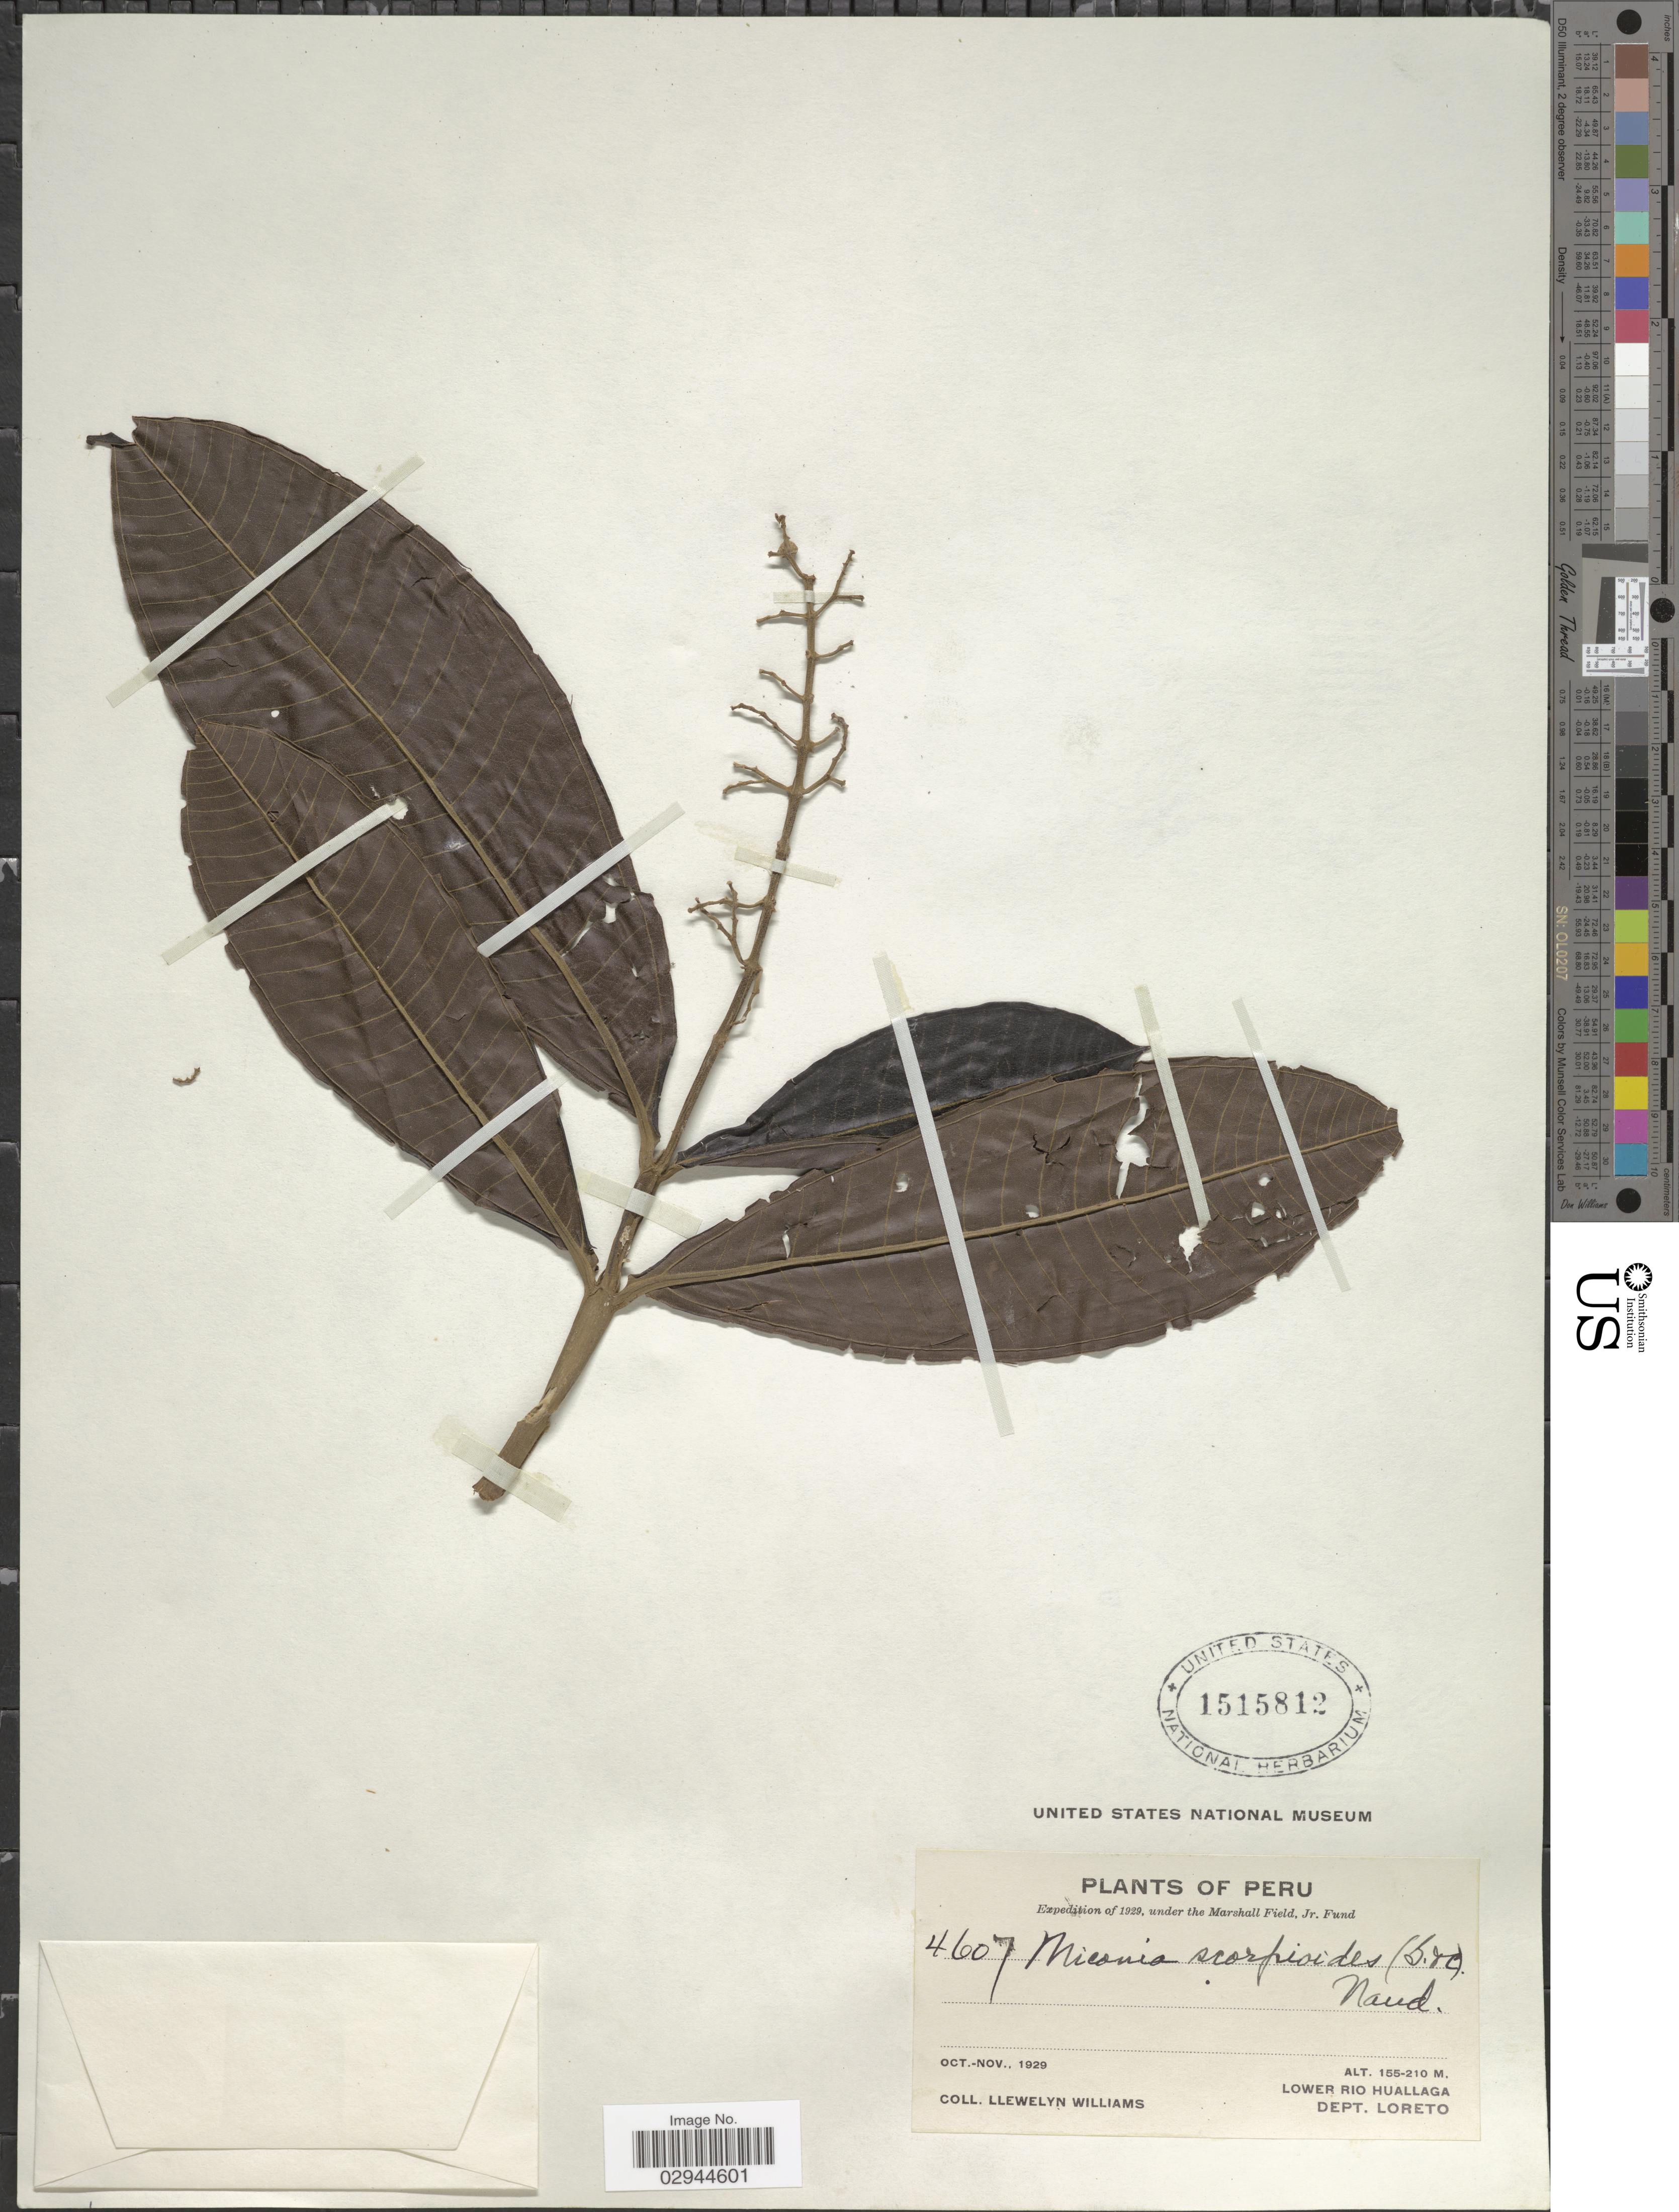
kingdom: Plantae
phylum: Tracheophyta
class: Magnoliopsida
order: Myrtales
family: Melastomataceae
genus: Miconia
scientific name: Miconia trinervia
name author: (Sw.) D. Don ex Loudon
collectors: Ll. Williams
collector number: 4607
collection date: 1929-10/1929-11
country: Peru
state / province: Loreto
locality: Lower Rio Huallaga, Dept. Loreto.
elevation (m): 155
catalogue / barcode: US 1515812